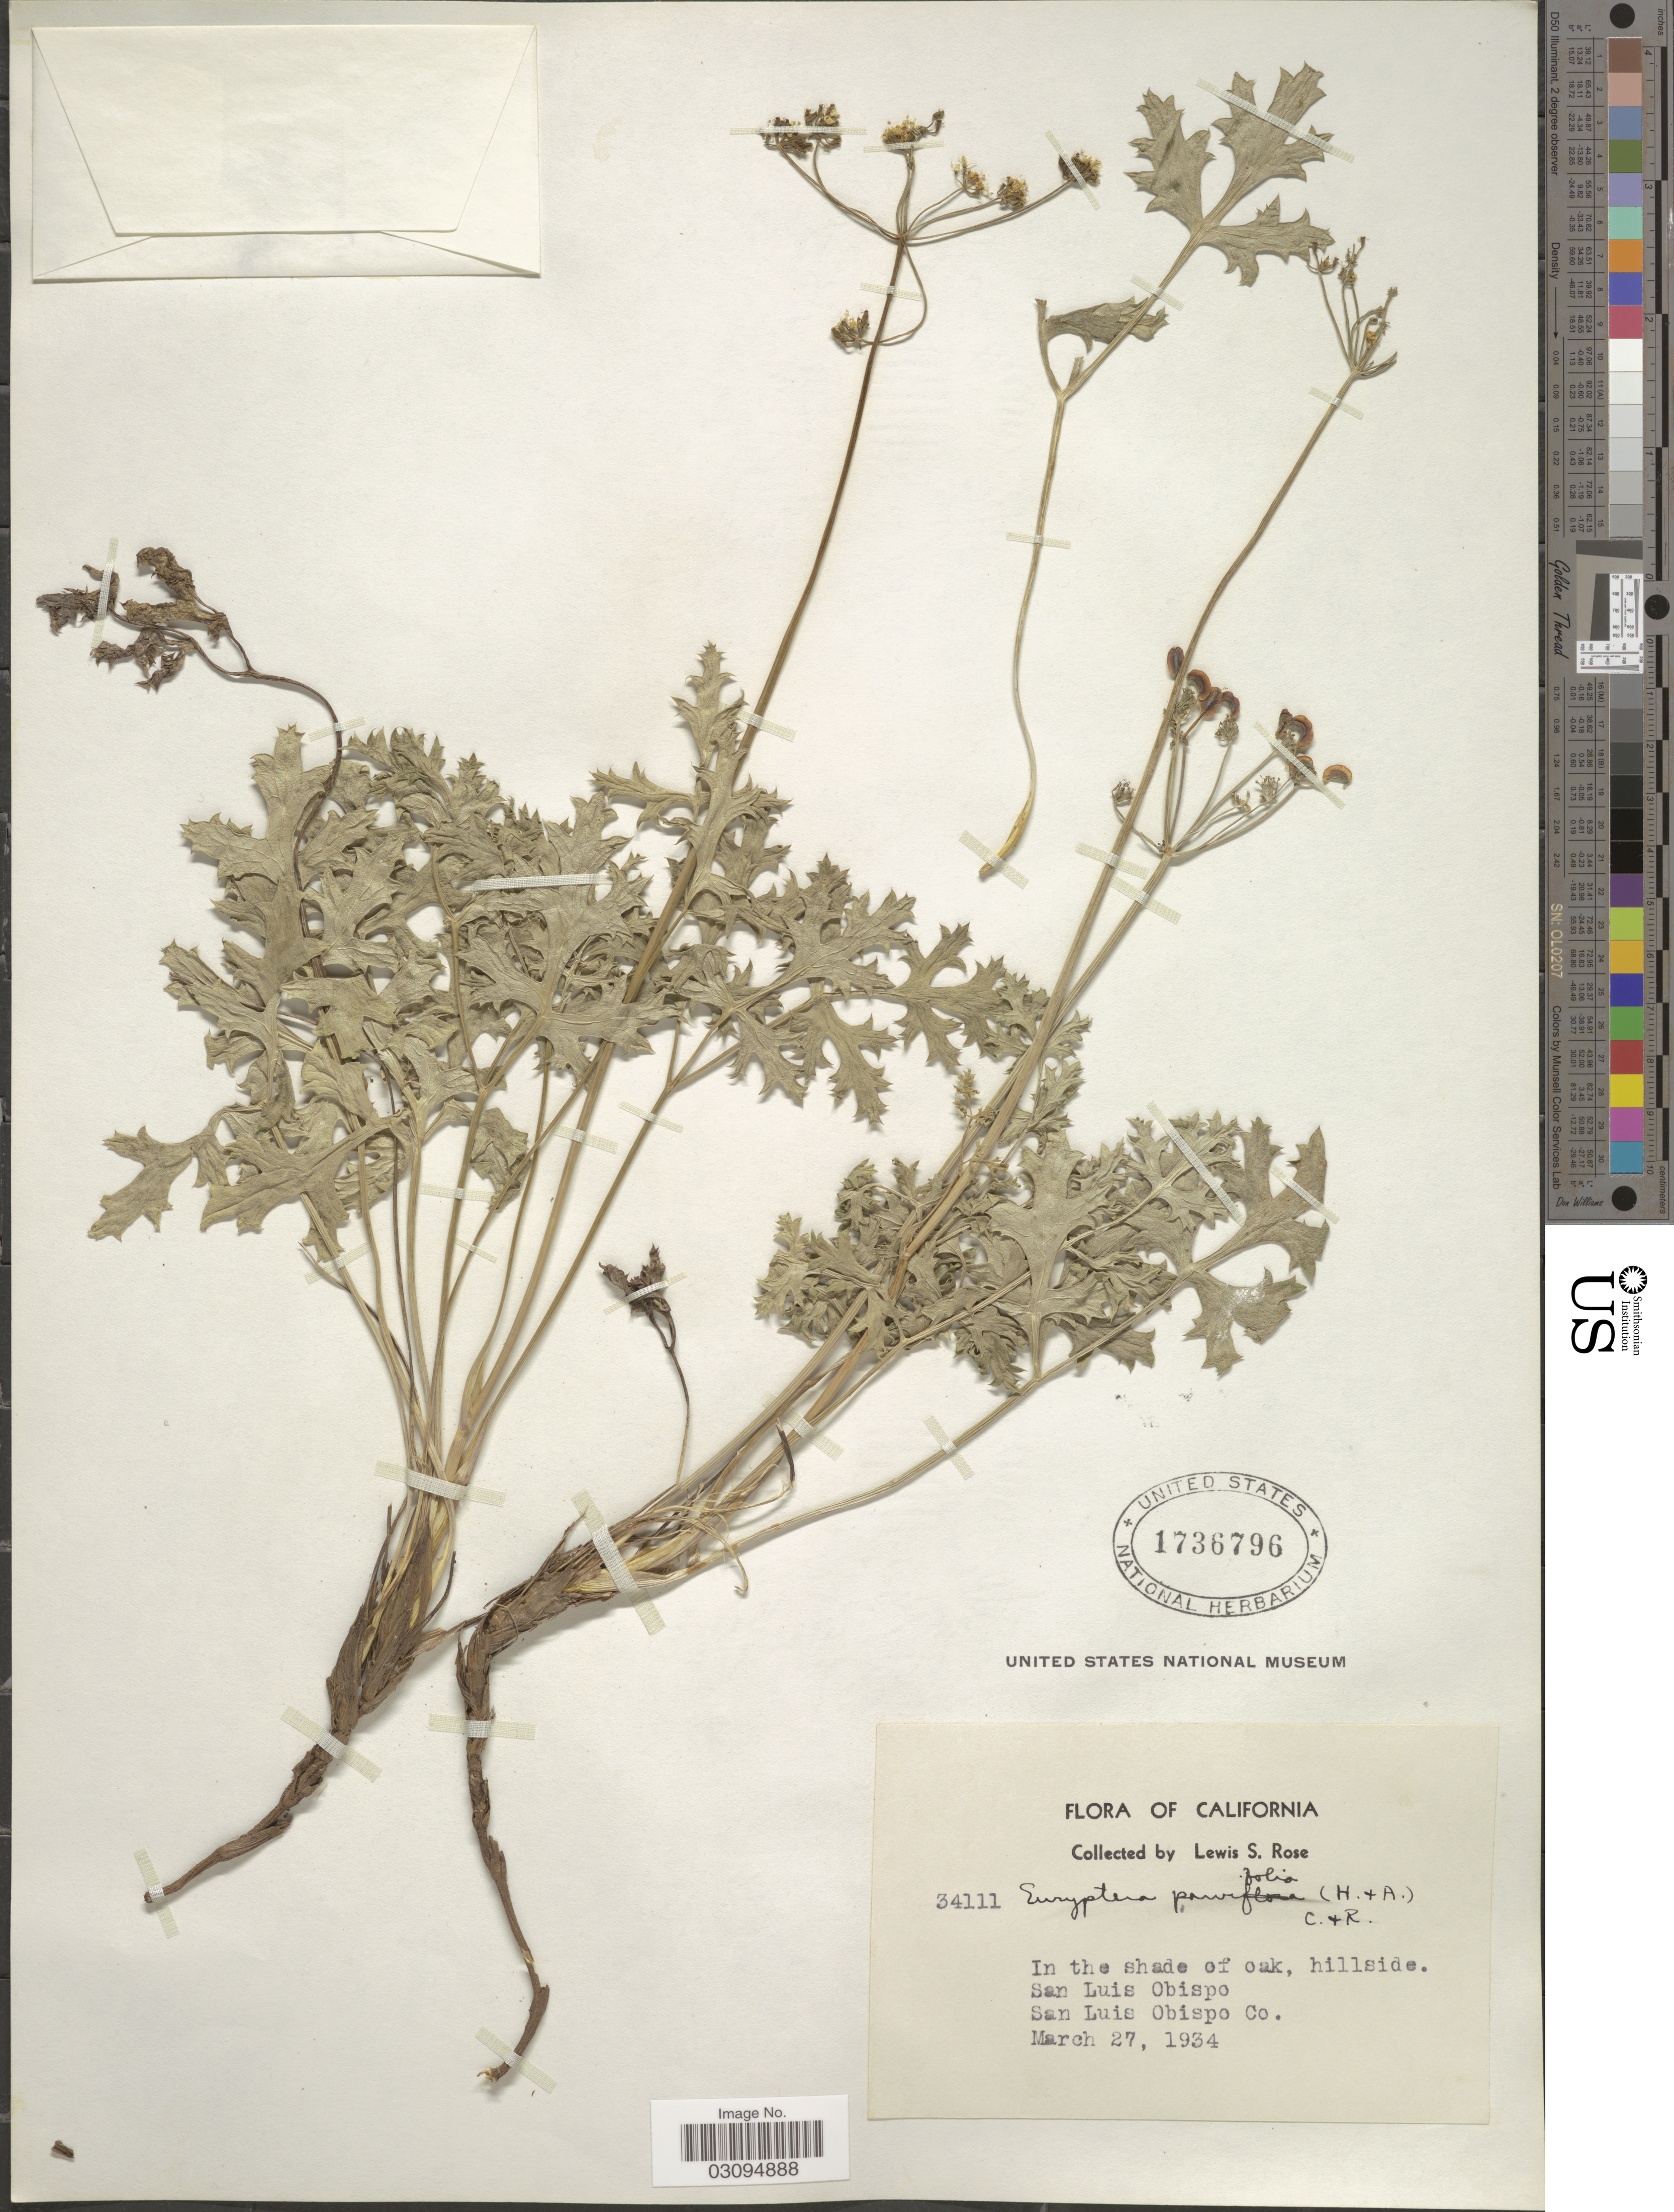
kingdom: Plantae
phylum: Tracheophyta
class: Magnoliopsida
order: Apiales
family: Apiaceae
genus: Lomatium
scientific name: Lomatium parvifolium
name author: (Hook. & Arn.) Jeps.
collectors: L. S. Rose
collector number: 34111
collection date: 1934-03-27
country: United States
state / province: California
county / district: San Luis Obispo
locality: San Luis Obispo, San Luis Obispo Co.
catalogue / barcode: US 1736796